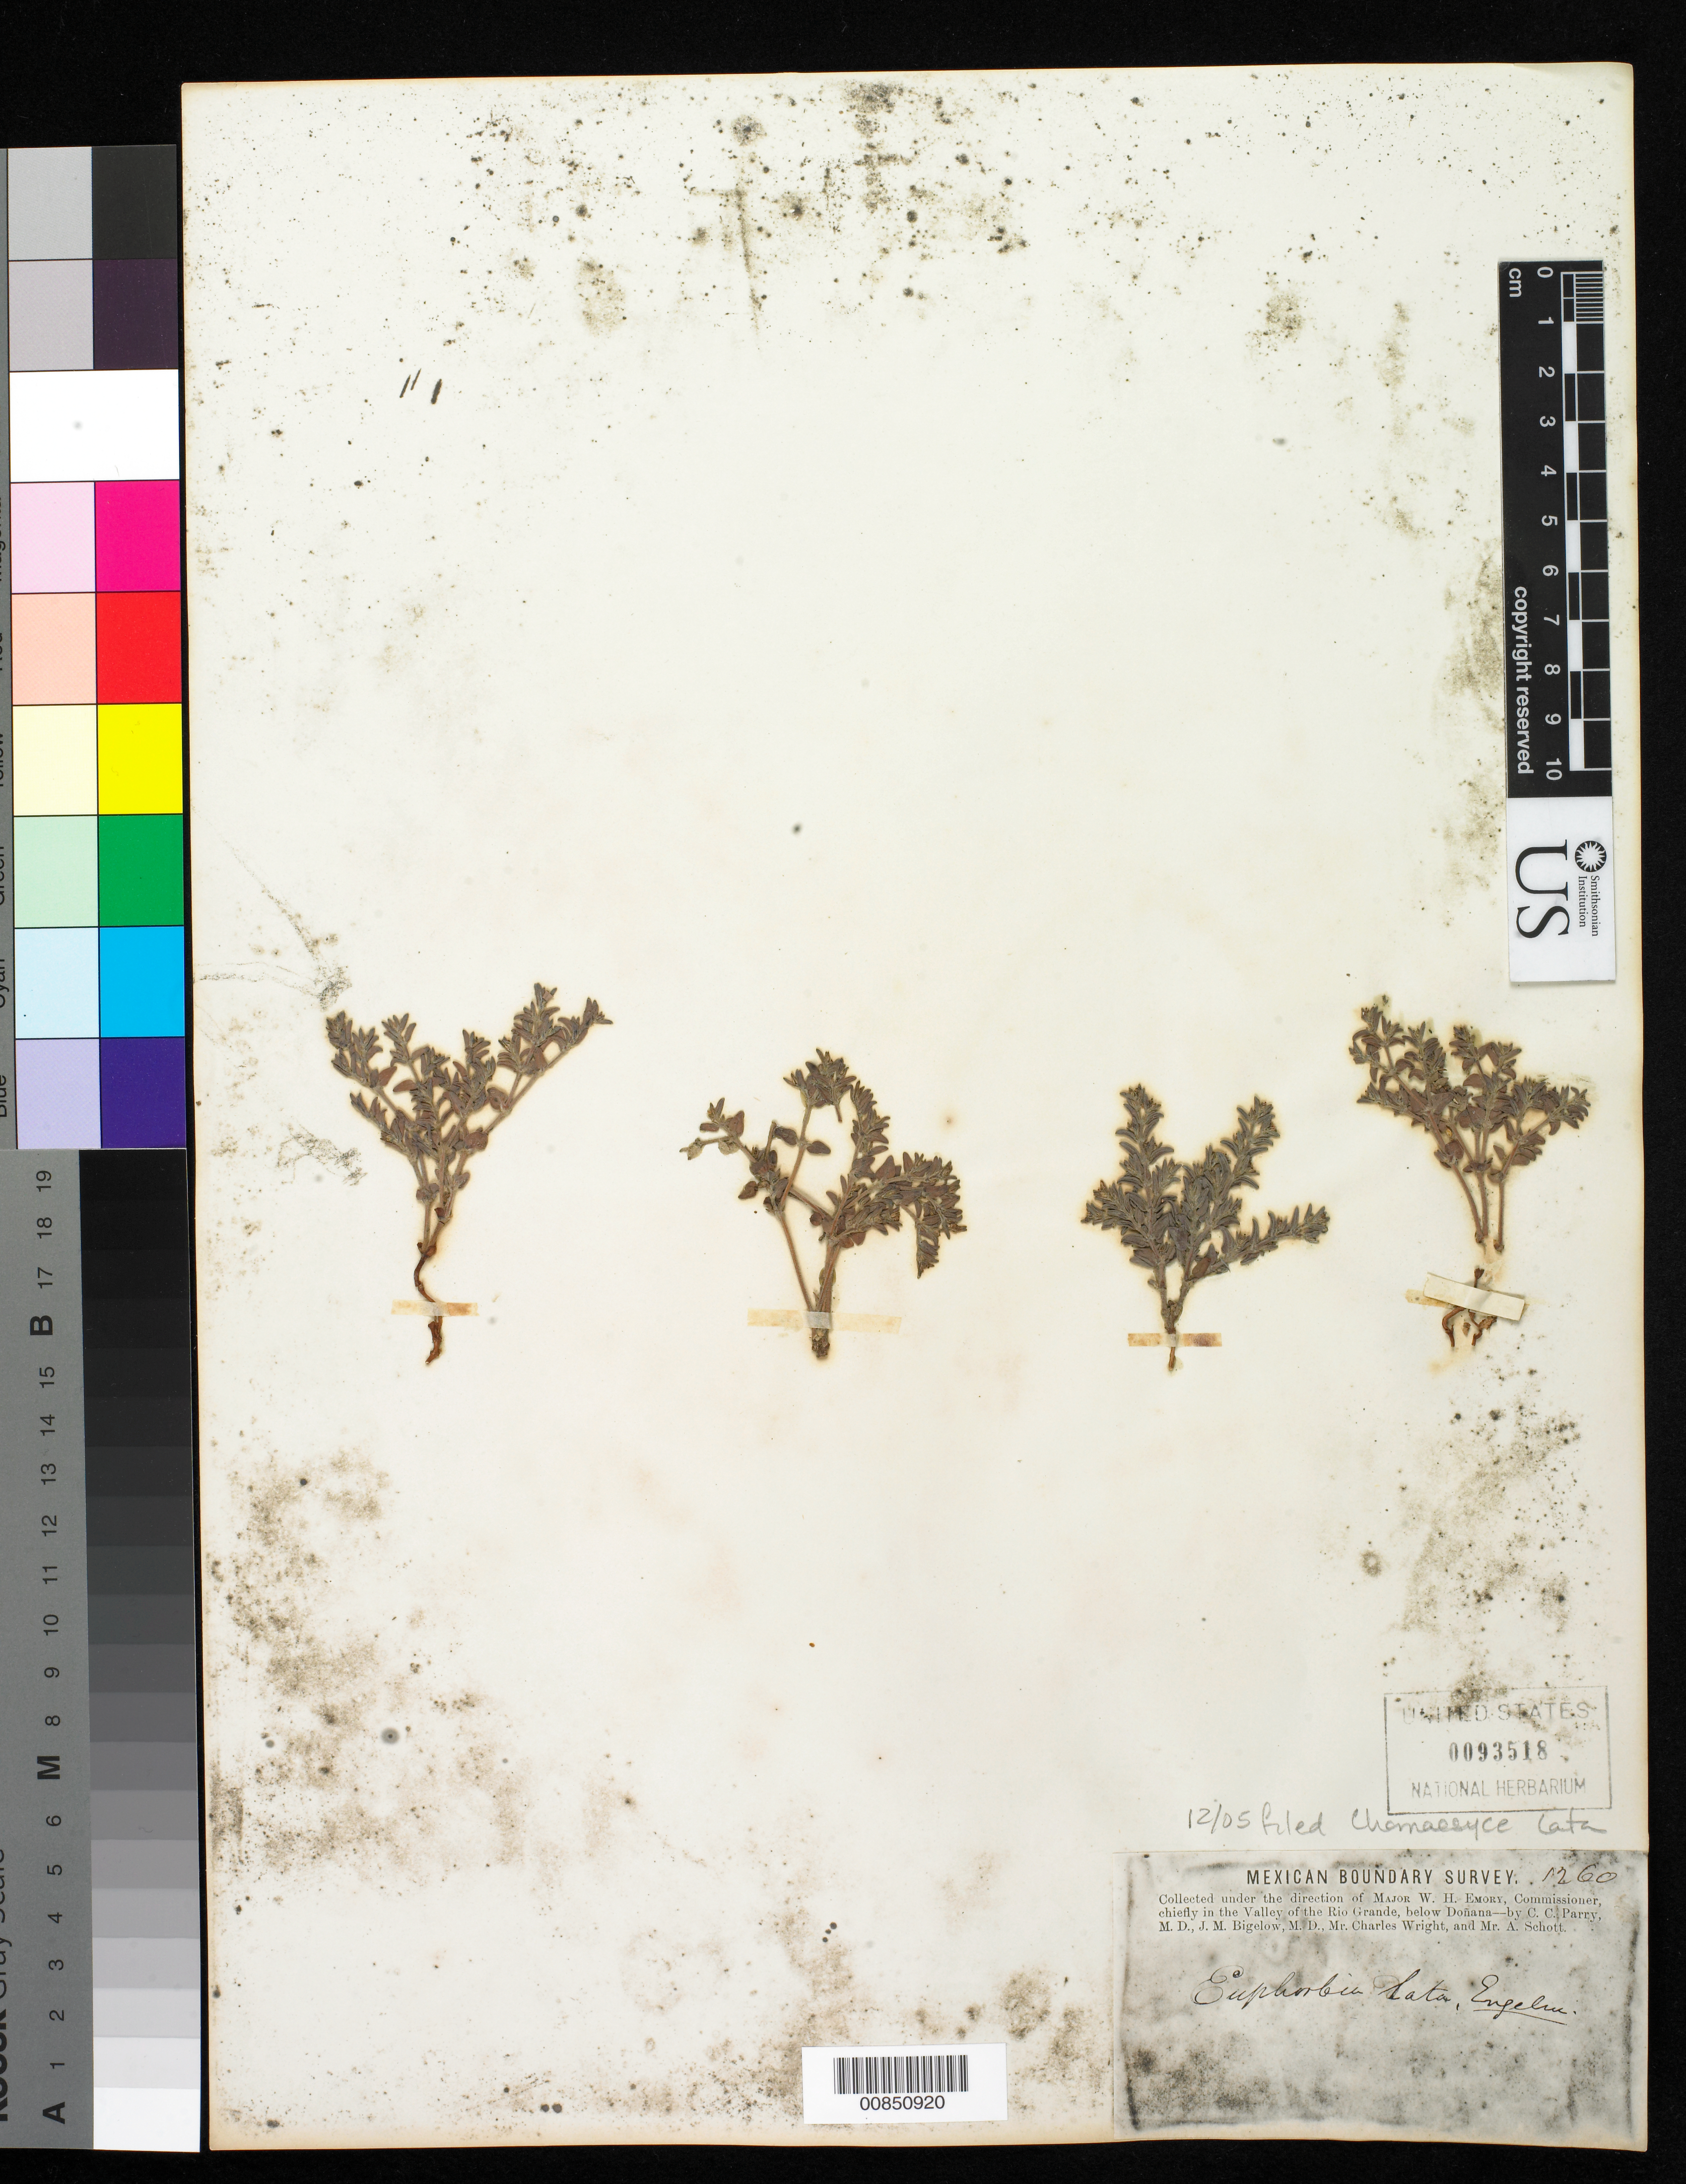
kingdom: Plantae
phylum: Tracheophyta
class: Magnoliopsida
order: Malpighiales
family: Euphorbiaceae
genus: Chamaesyce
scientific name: Chamaesyce lata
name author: (Engelm.) Small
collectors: C. C. Parry, J. M. Bigelow, C. Wright & A. C. V. Schott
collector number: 1260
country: United States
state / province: New Mexico / Texas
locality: Valley of the Rio Grande, below Doñana.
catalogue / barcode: US 93518